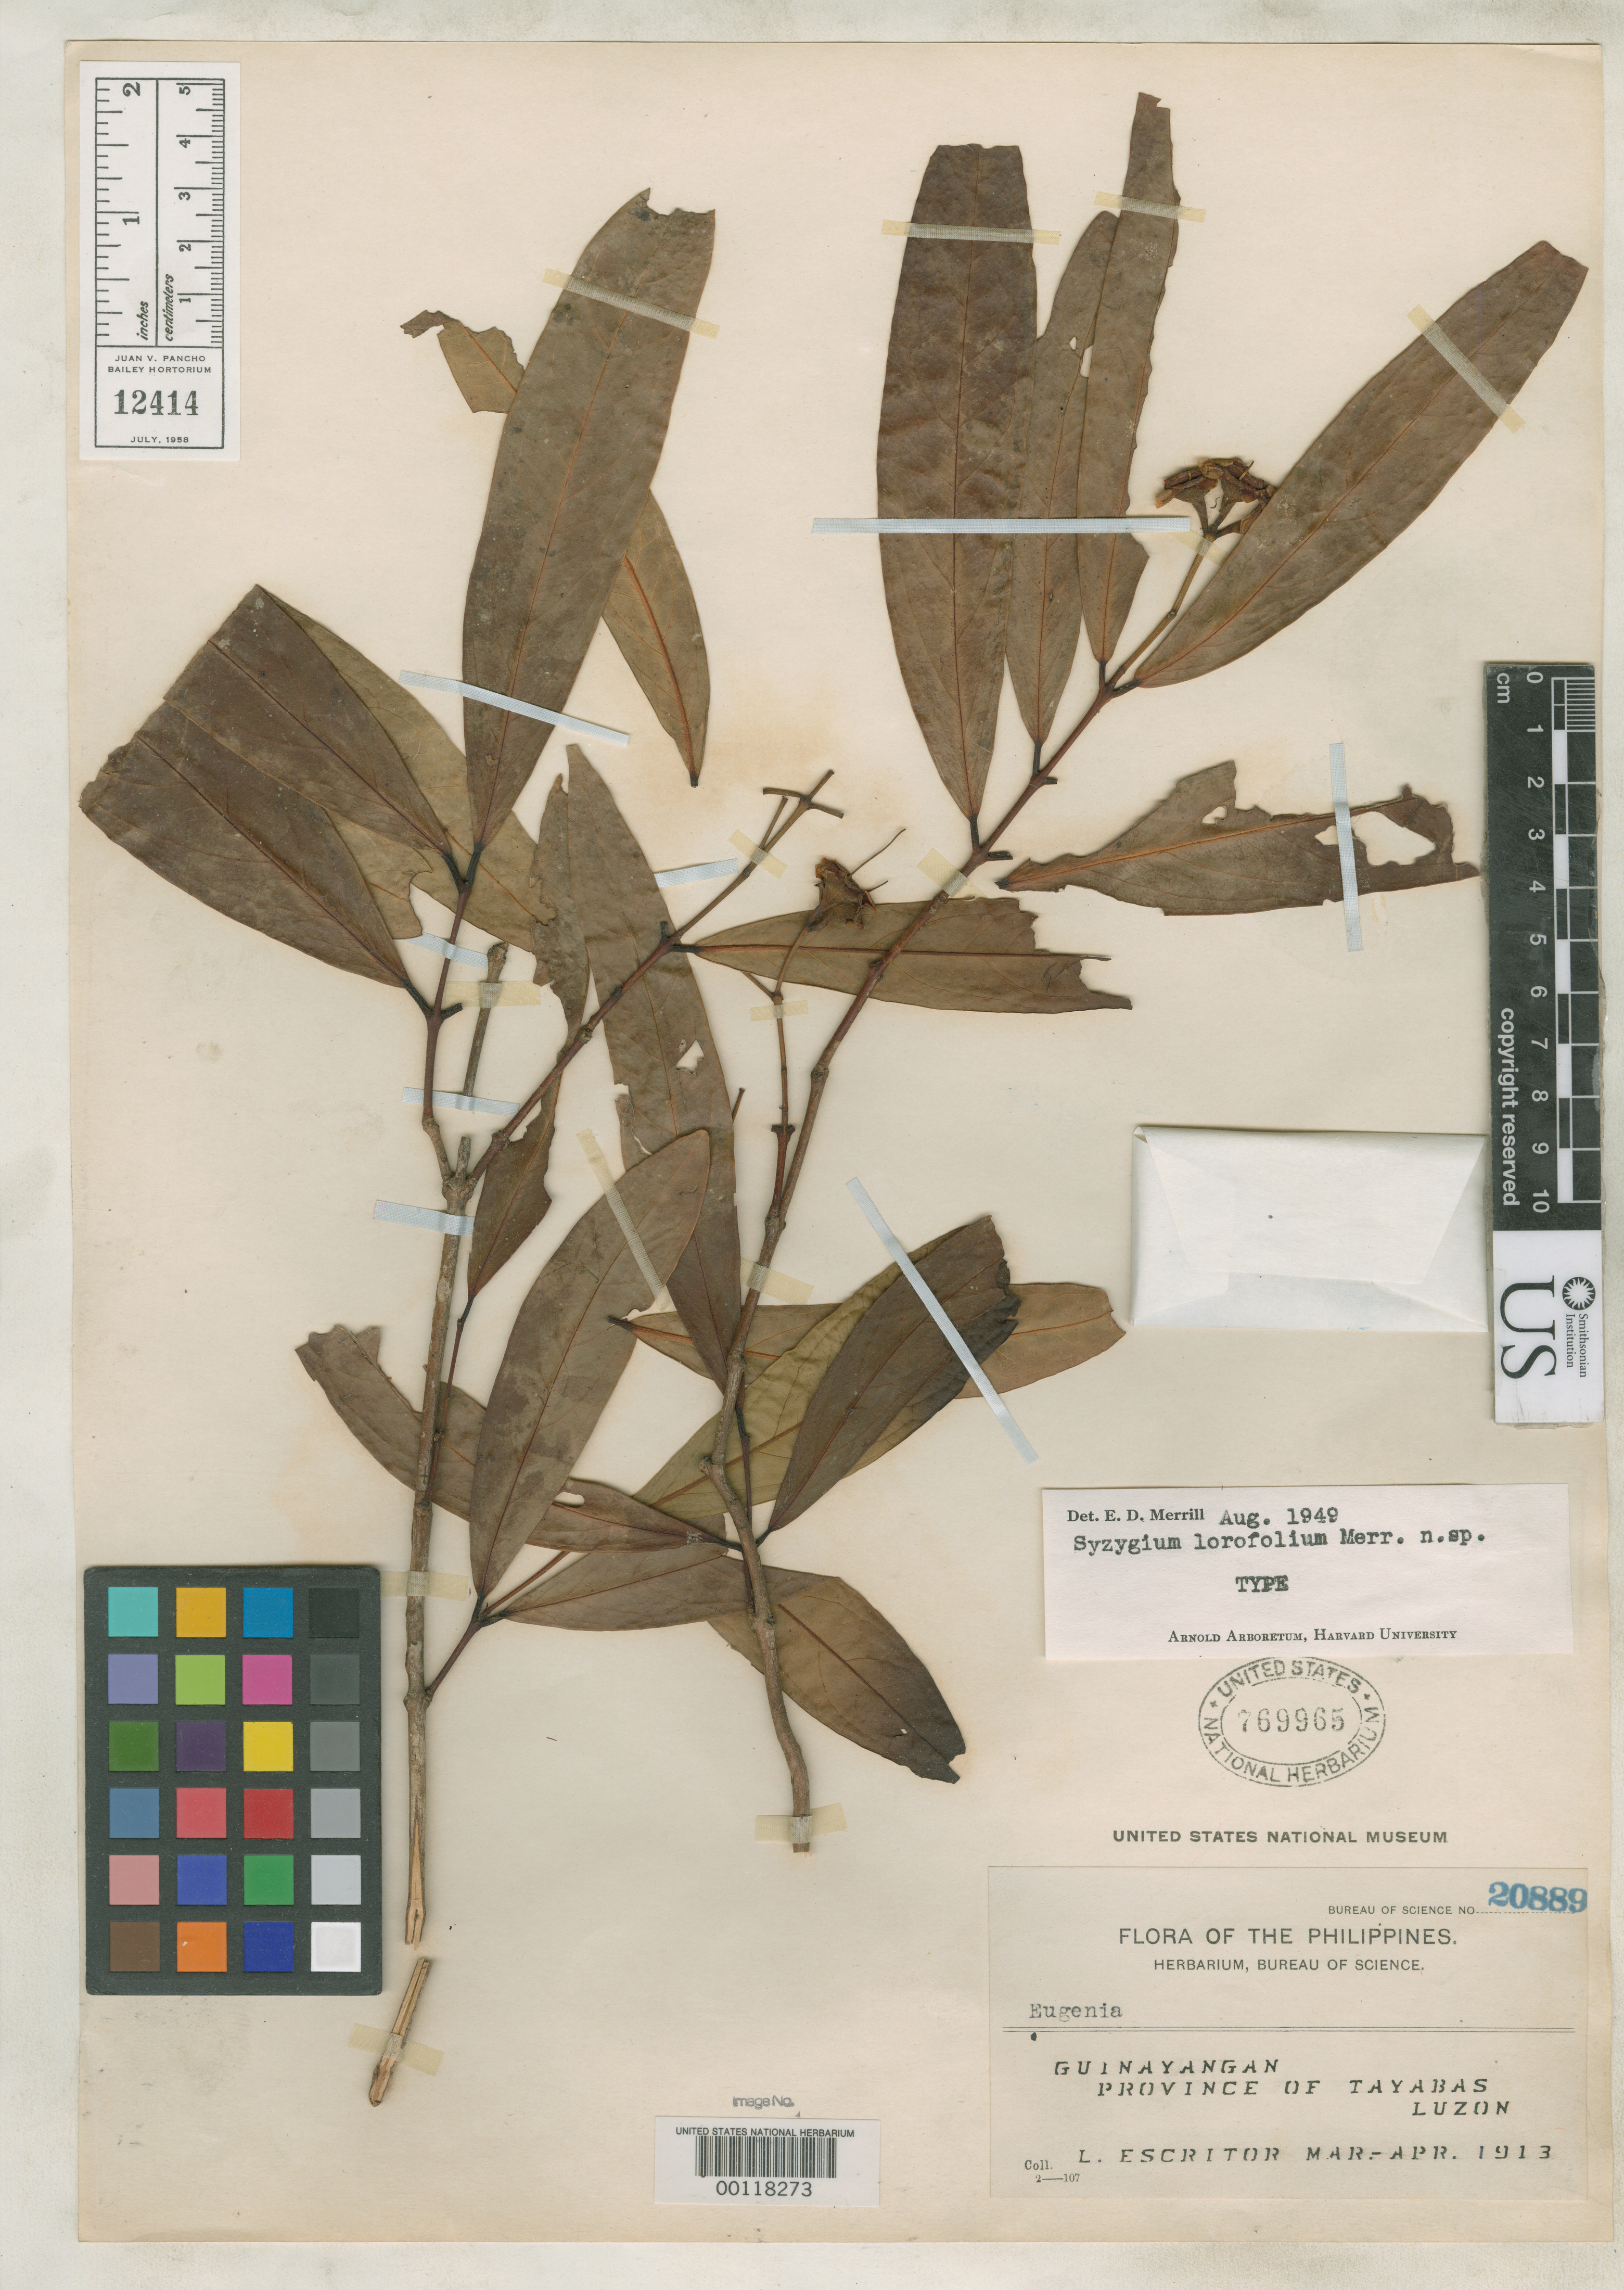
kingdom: Plantae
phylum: Tracheophyta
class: Magnoliopsida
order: Myrtales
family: Myrtaceae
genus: Syzygium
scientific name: Syzygium lorofolium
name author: Merr.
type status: Holotype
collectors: L. Escritor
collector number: Bur. Sci. 20889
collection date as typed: Mar 1913 to -- Apr 1913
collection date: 1913-03/1913-04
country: Philippines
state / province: Calabarzon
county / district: Quezon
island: Luzon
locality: Guinayangan.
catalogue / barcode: US 769965